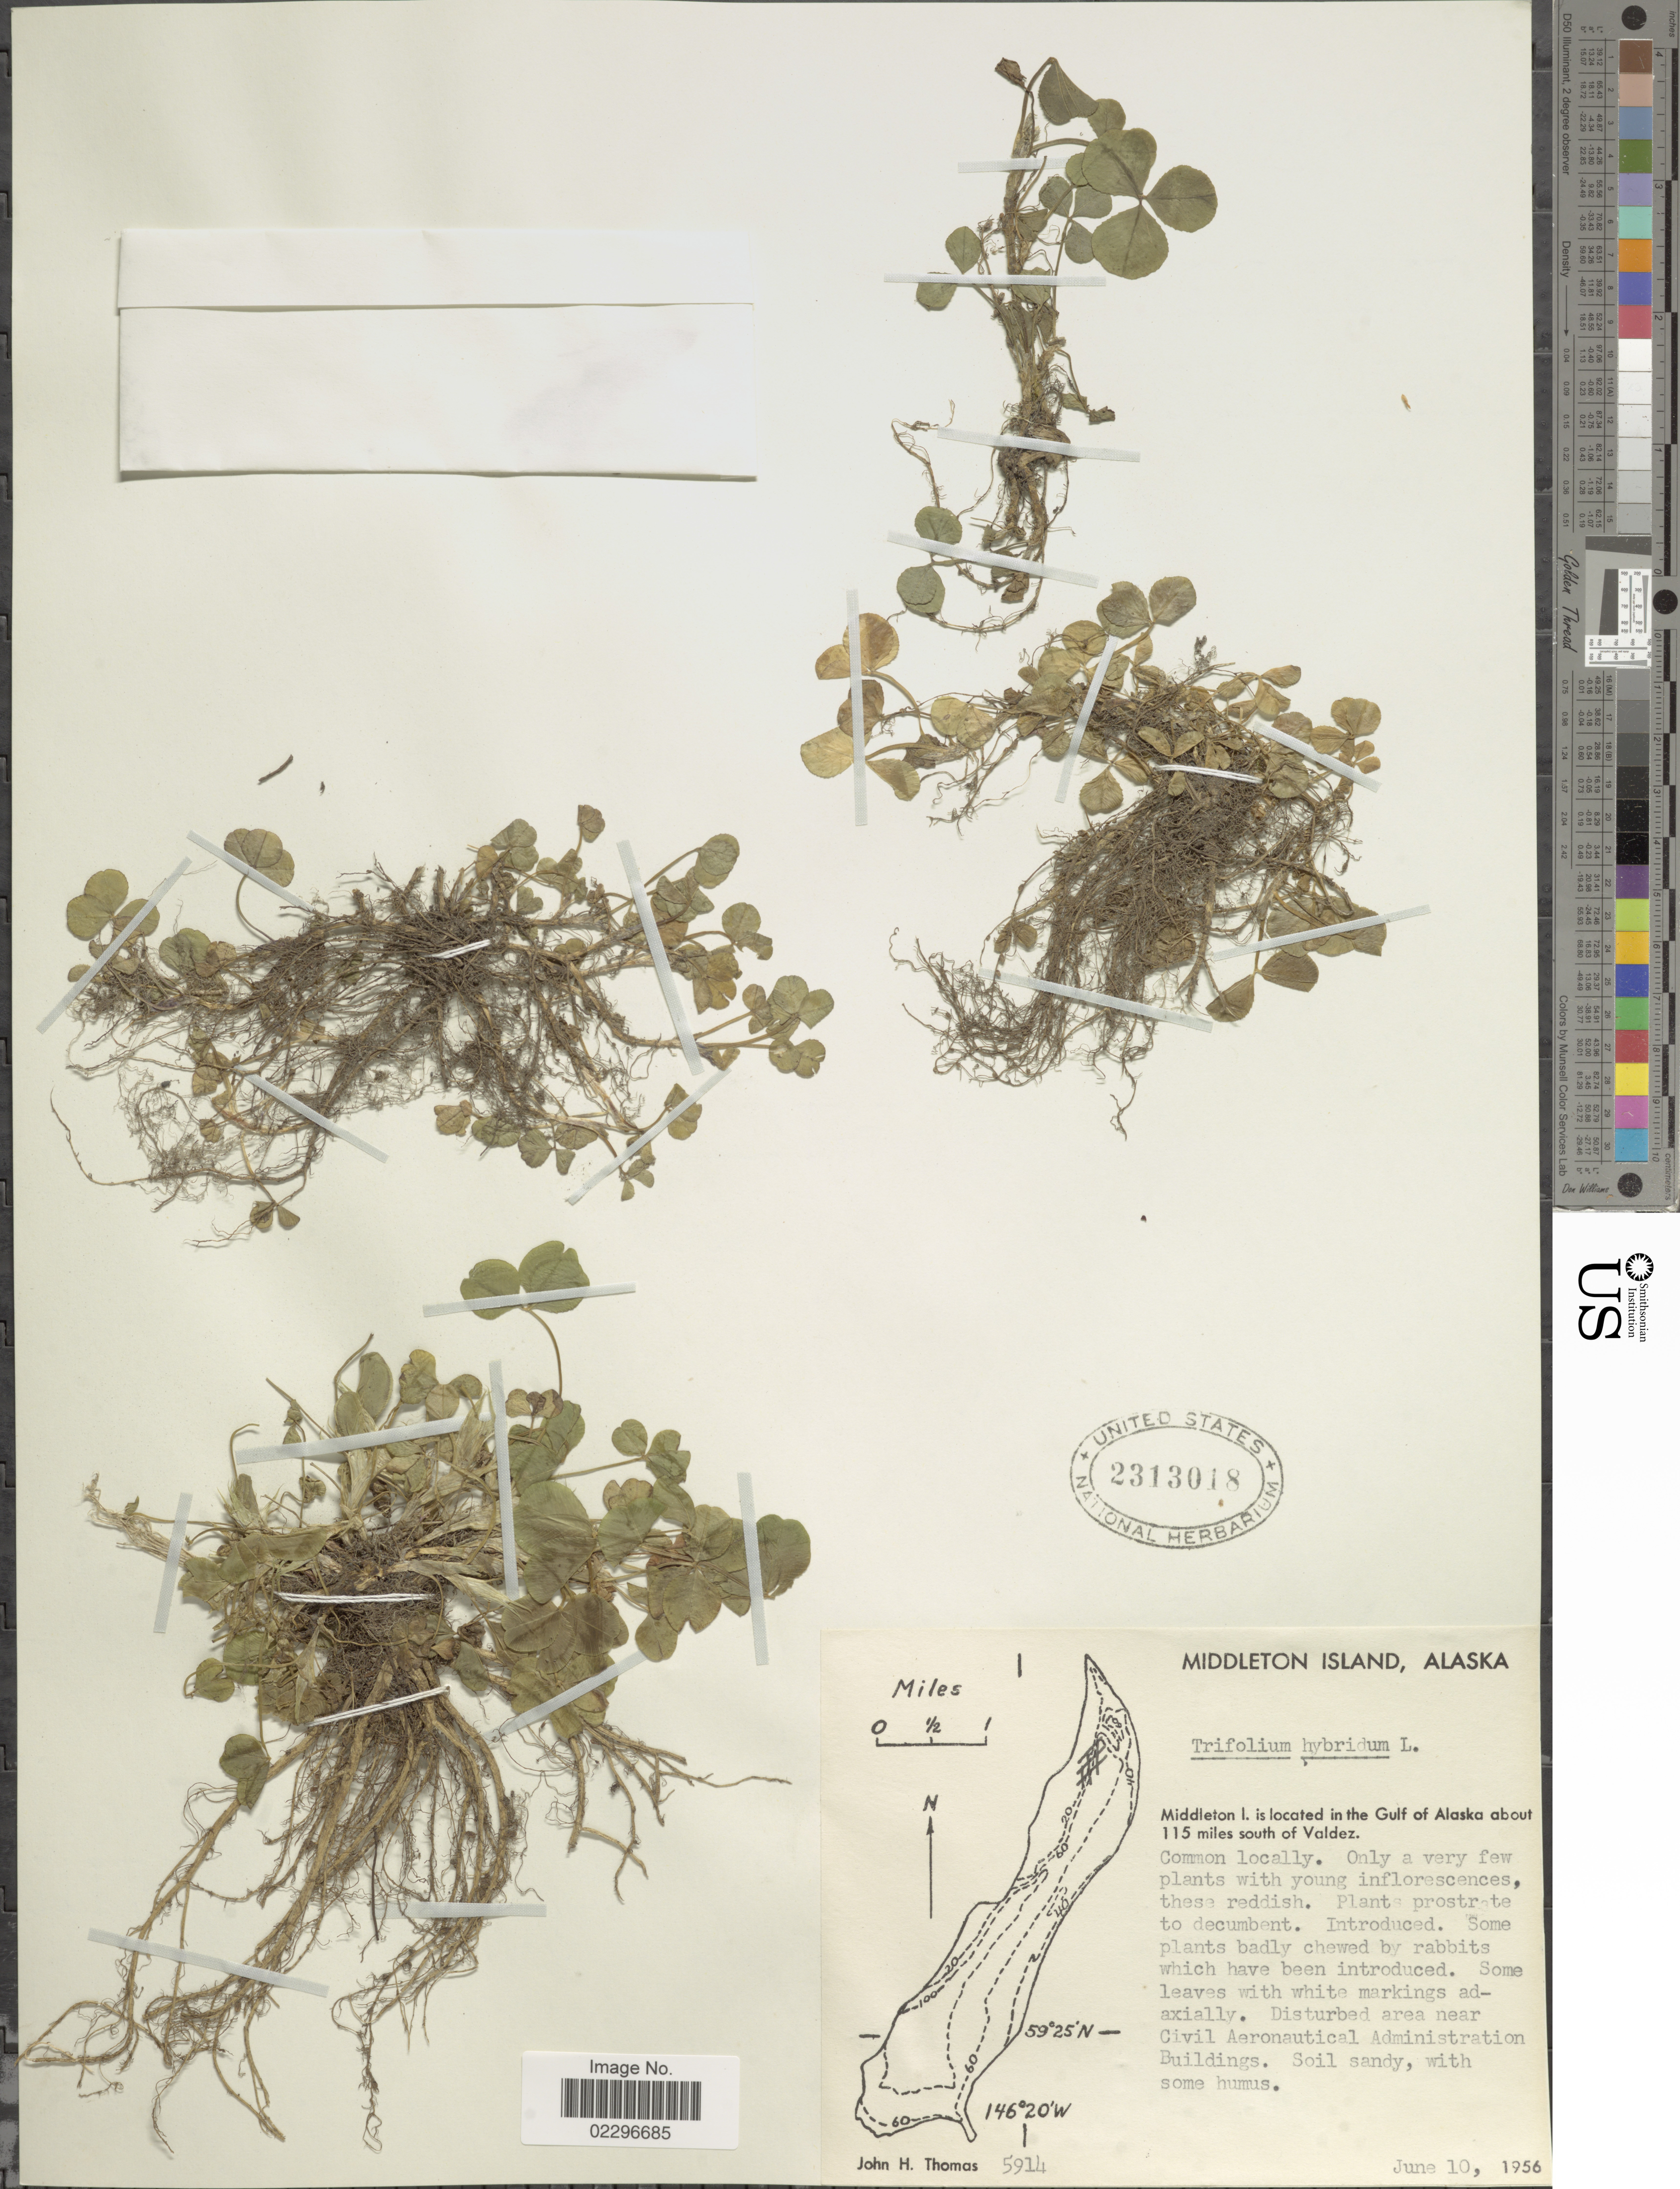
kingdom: Plantae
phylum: Tracheophyta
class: Magnoliopsida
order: Fabales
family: Fabaceae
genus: Trifolium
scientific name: Trifolium hybridum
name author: L.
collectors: J. H. Thomas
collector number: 5914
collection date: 1956-06-10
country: United States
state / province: Alaska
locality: Middleton Island. is located in the Gulf of Alaska about 115 miles south of Valdez.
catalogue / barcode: US 2313018